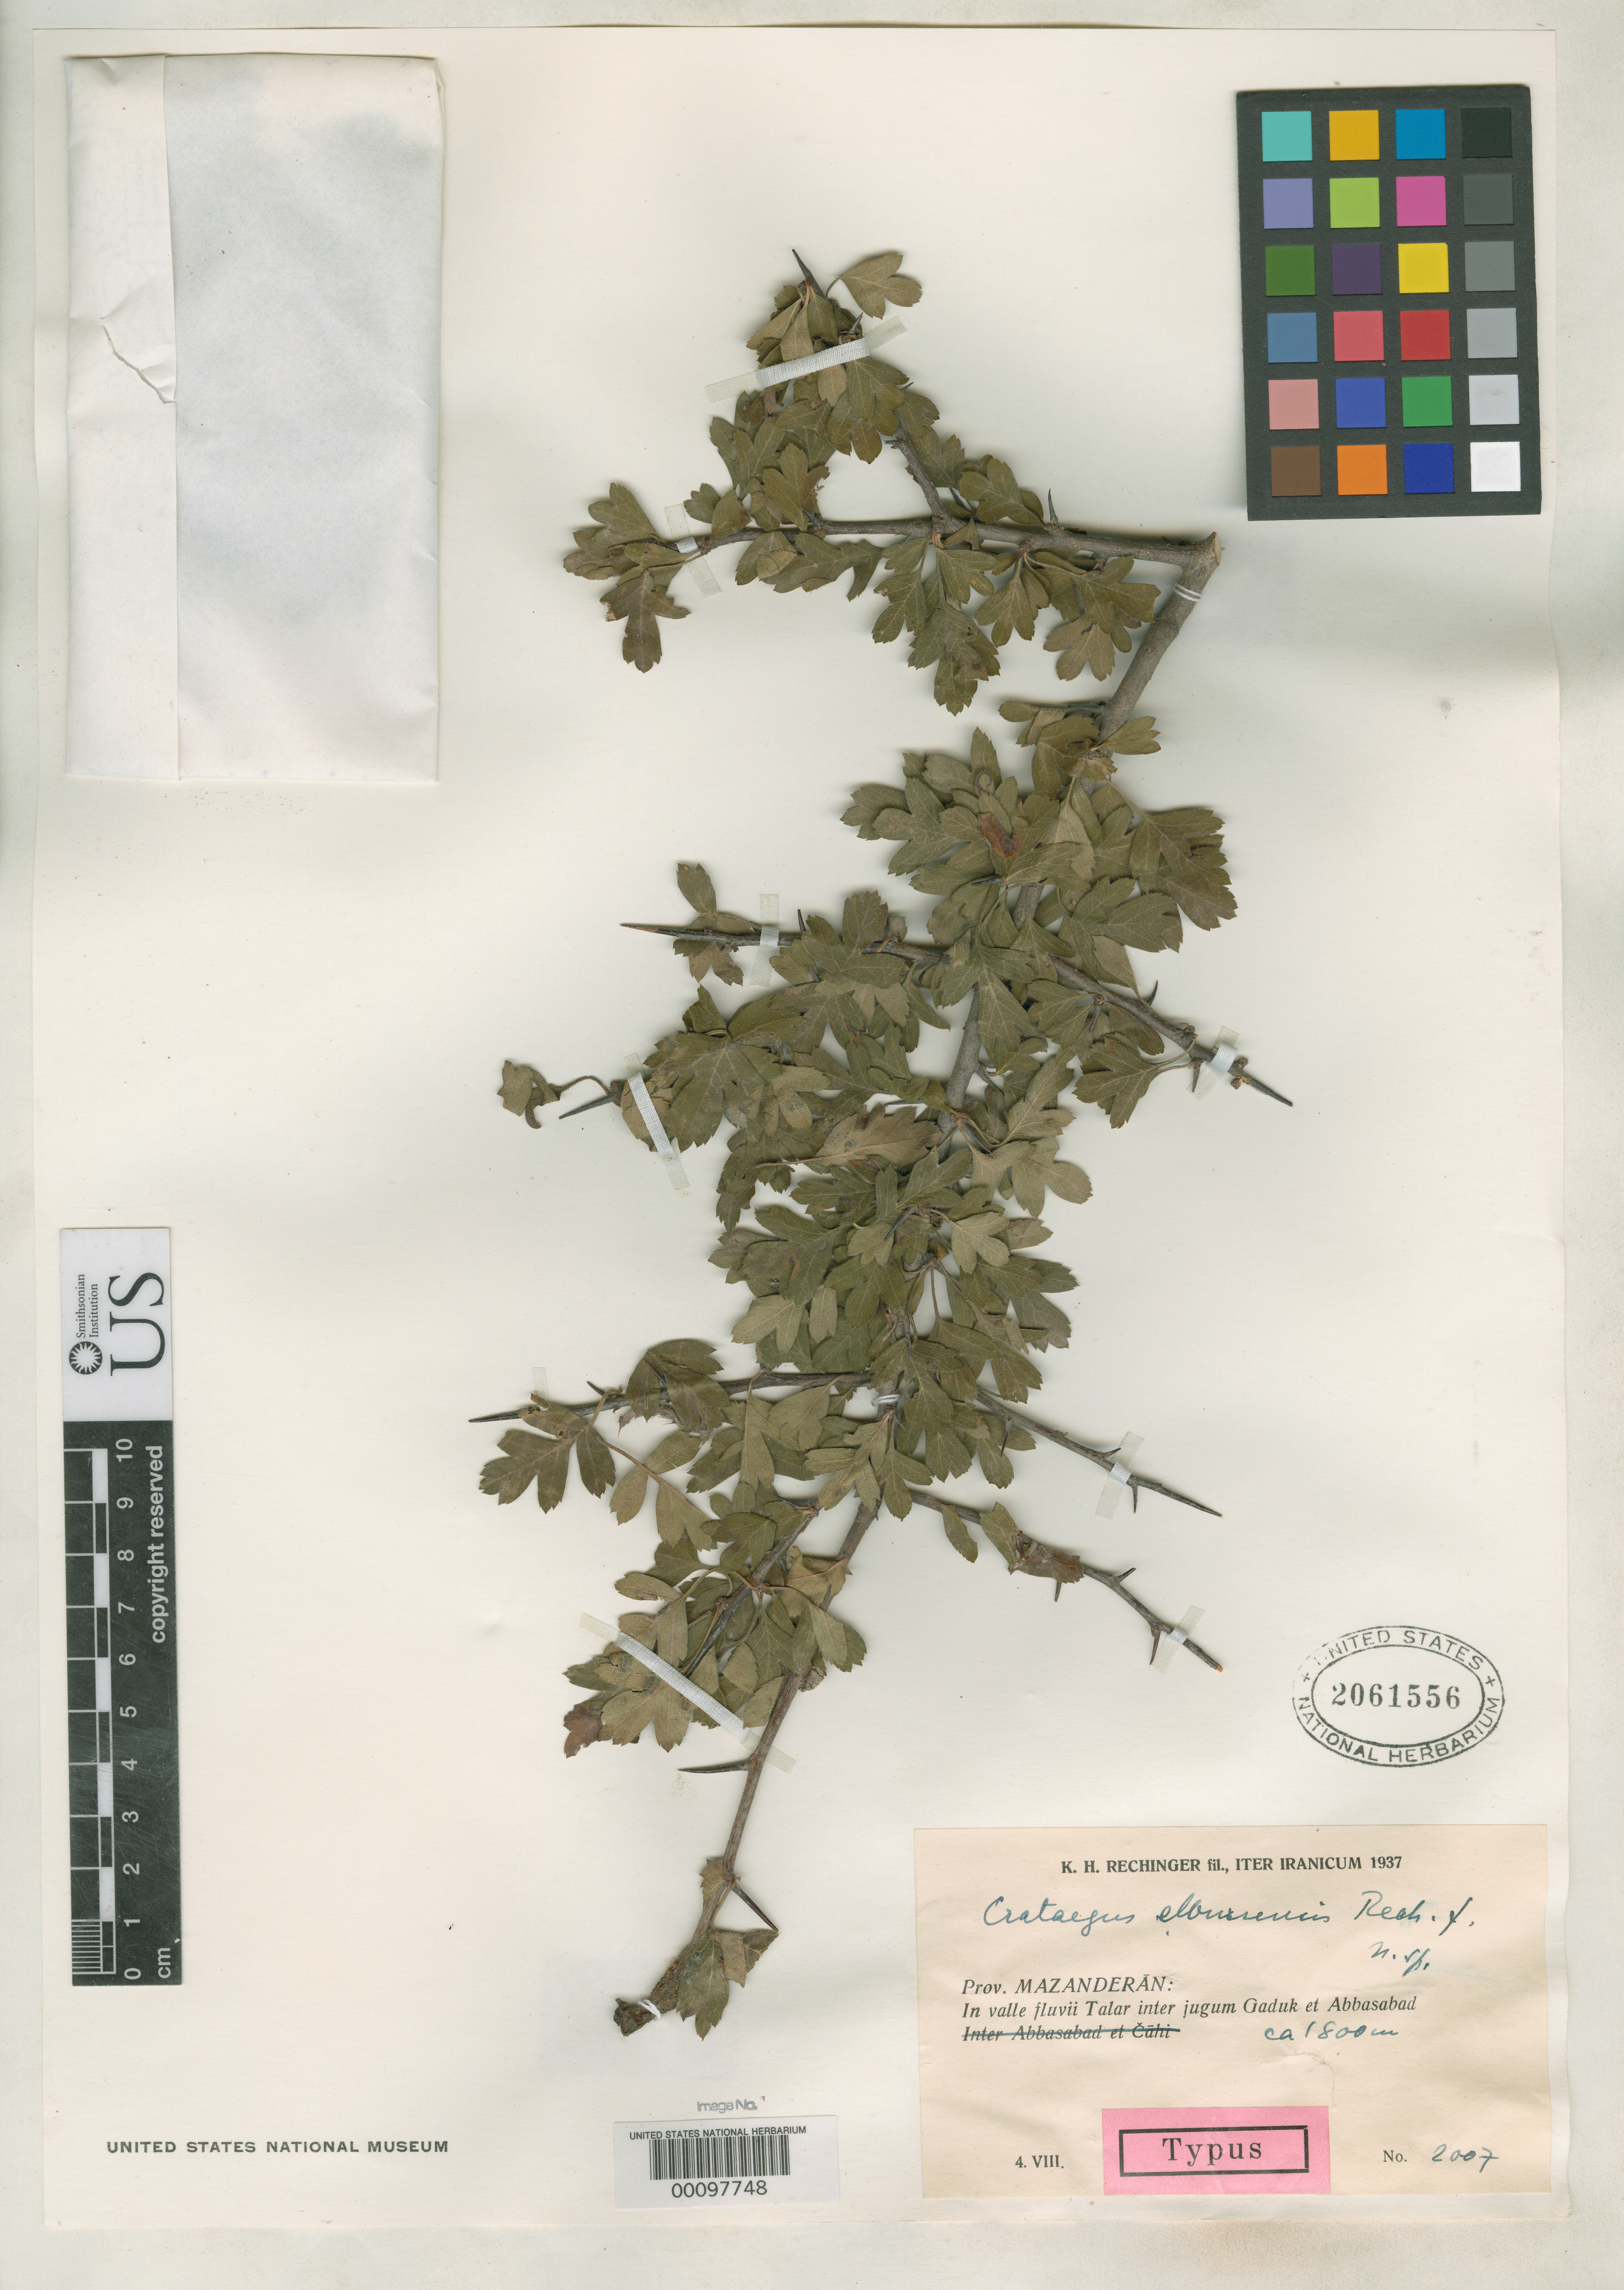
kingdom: Plantae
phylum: Tracheophyta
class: Magnoliopsida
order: Rosales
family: Rosaceae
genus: Crataegus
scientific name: Crataegus elburensis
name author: Rech. f.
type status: Isotype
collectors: K. H. Rechinger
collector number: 2007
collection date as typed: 04 Aug 1937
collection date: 1937-08-04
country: Iran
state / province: Mazandaran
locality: In Valle fluvii Talar Interjugum Gaduk et Abbasabad.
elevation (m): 1800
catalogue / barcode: US 2061556